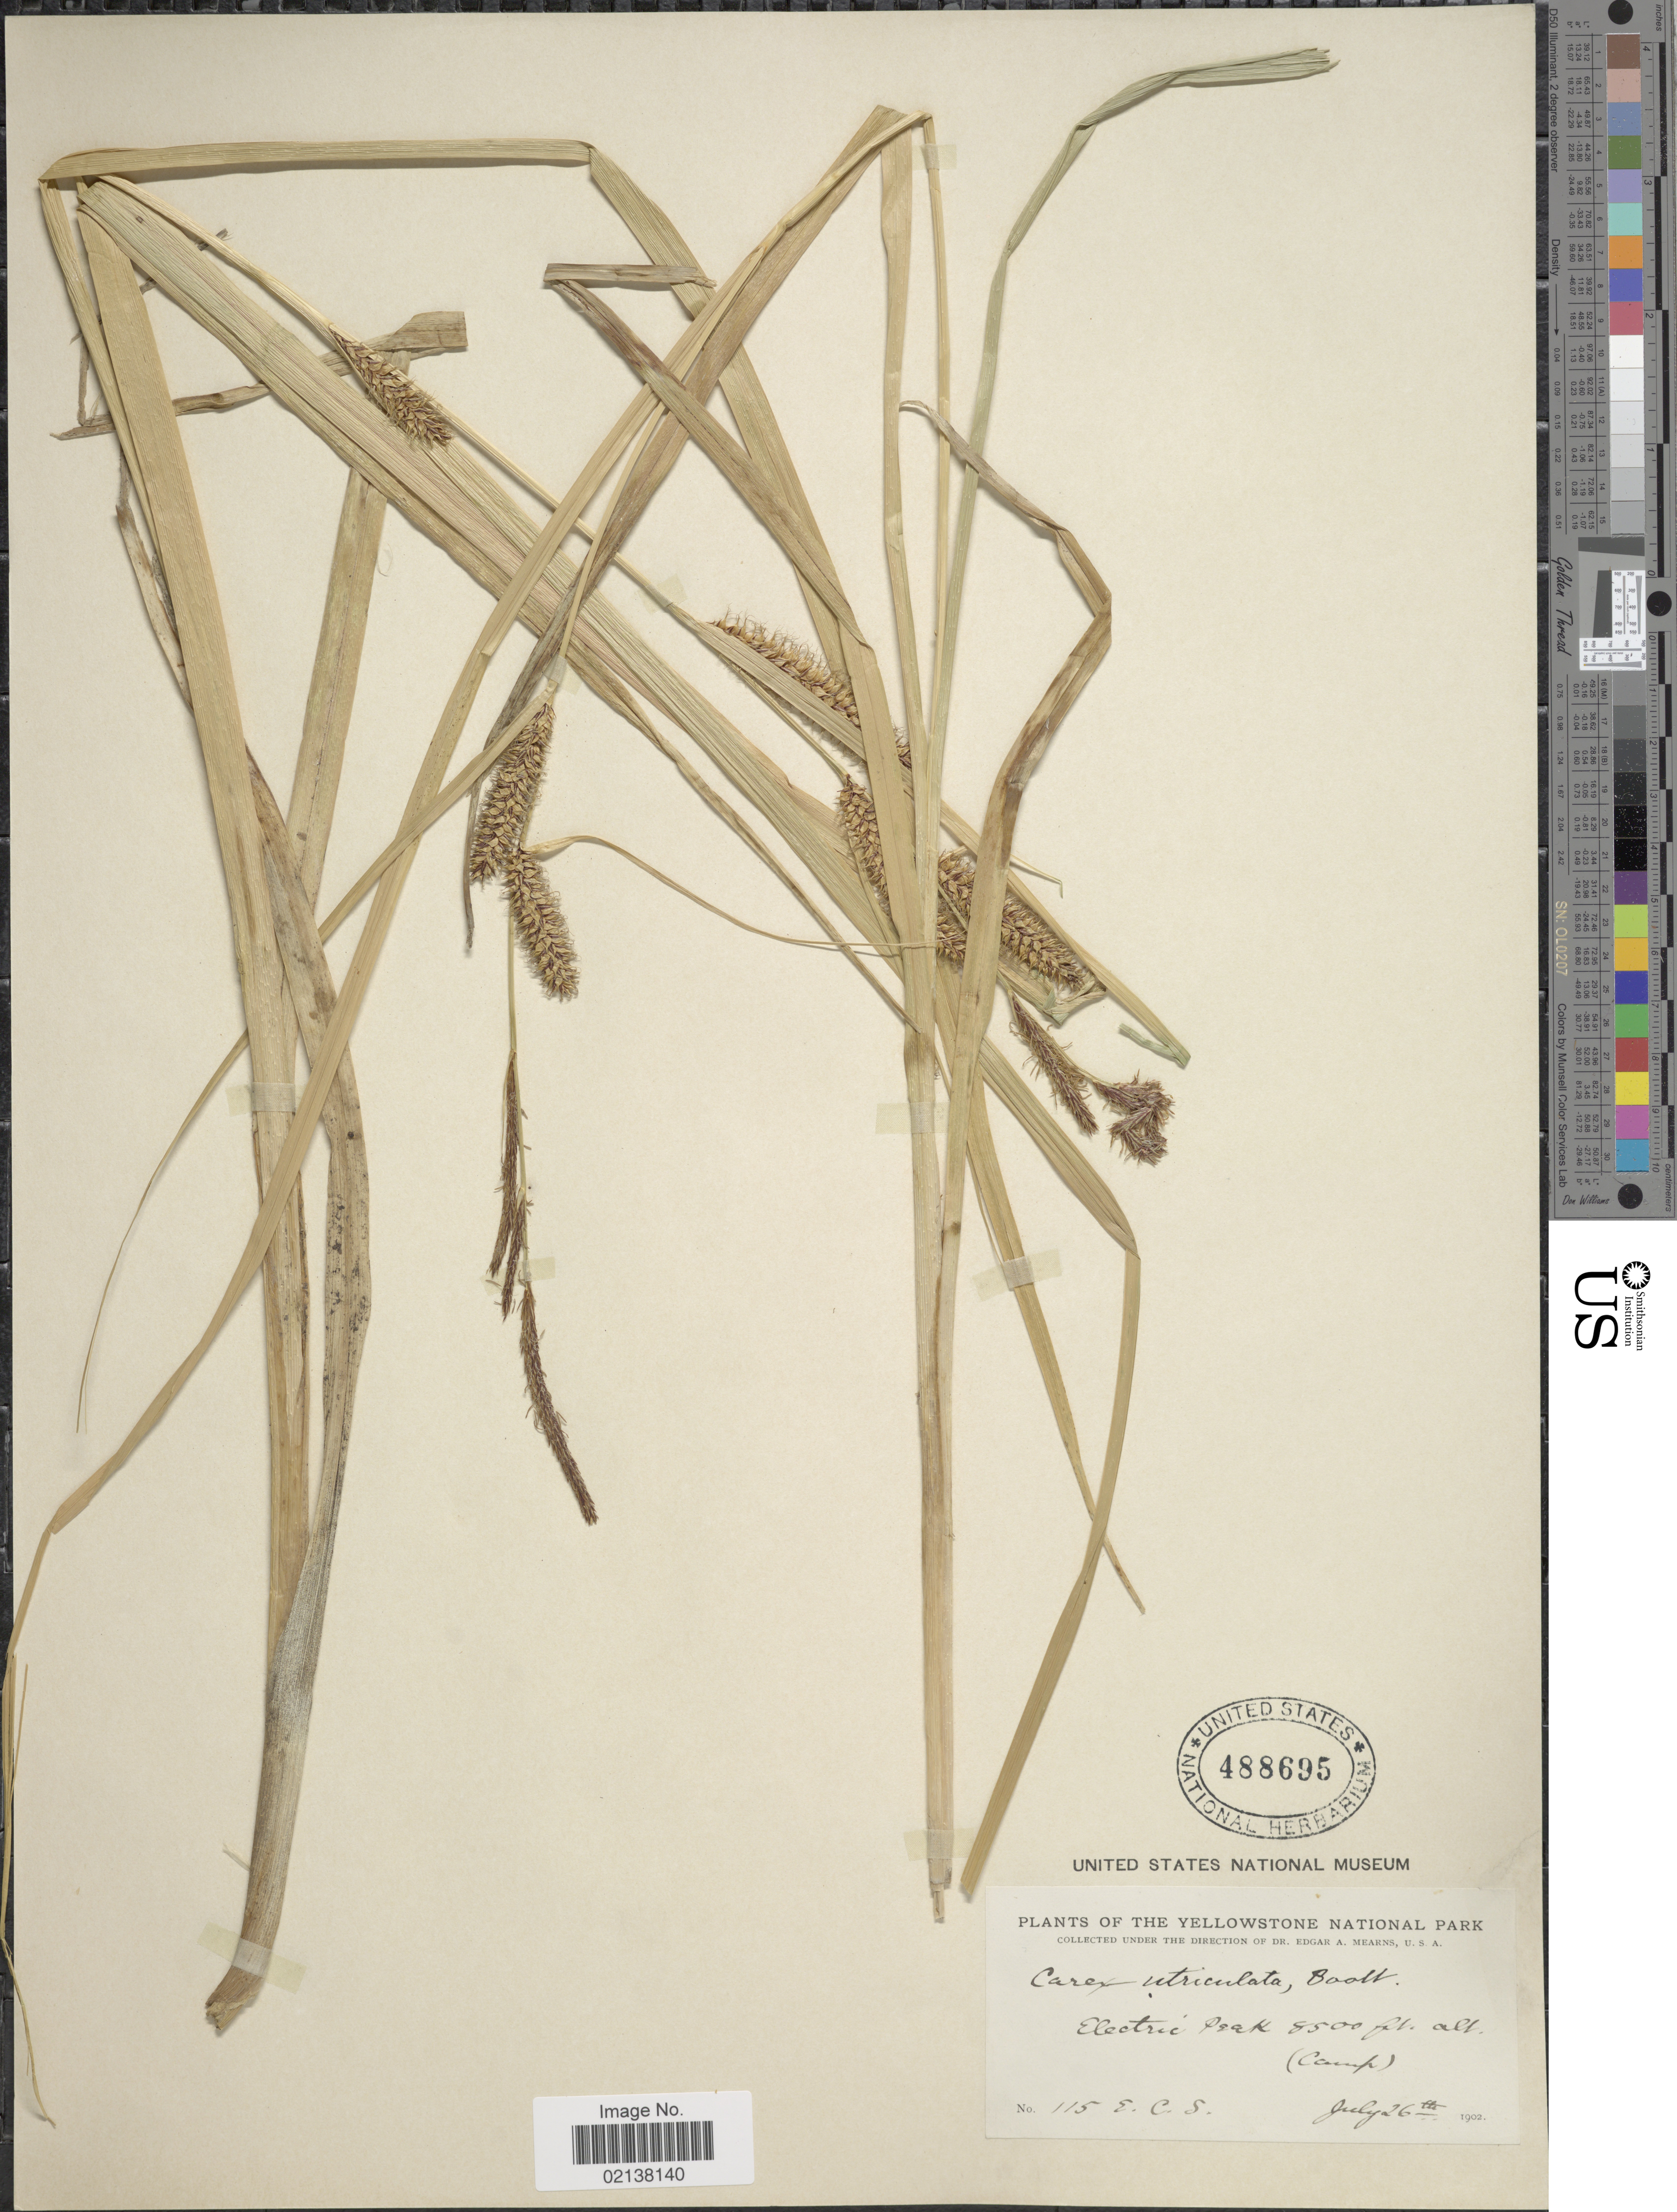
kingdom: Plantae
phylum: Tracheophyta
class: Liliopsida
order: Poales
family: Cyperaceae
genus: Carex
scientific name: Carex utriculata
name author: Boott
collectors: E. C. Smith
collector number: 115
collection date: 1902-07-26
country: United States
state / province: Montana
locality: Yellowstone National Park. Electric Peak (Camp)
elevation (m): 2591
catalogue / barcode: US 488695